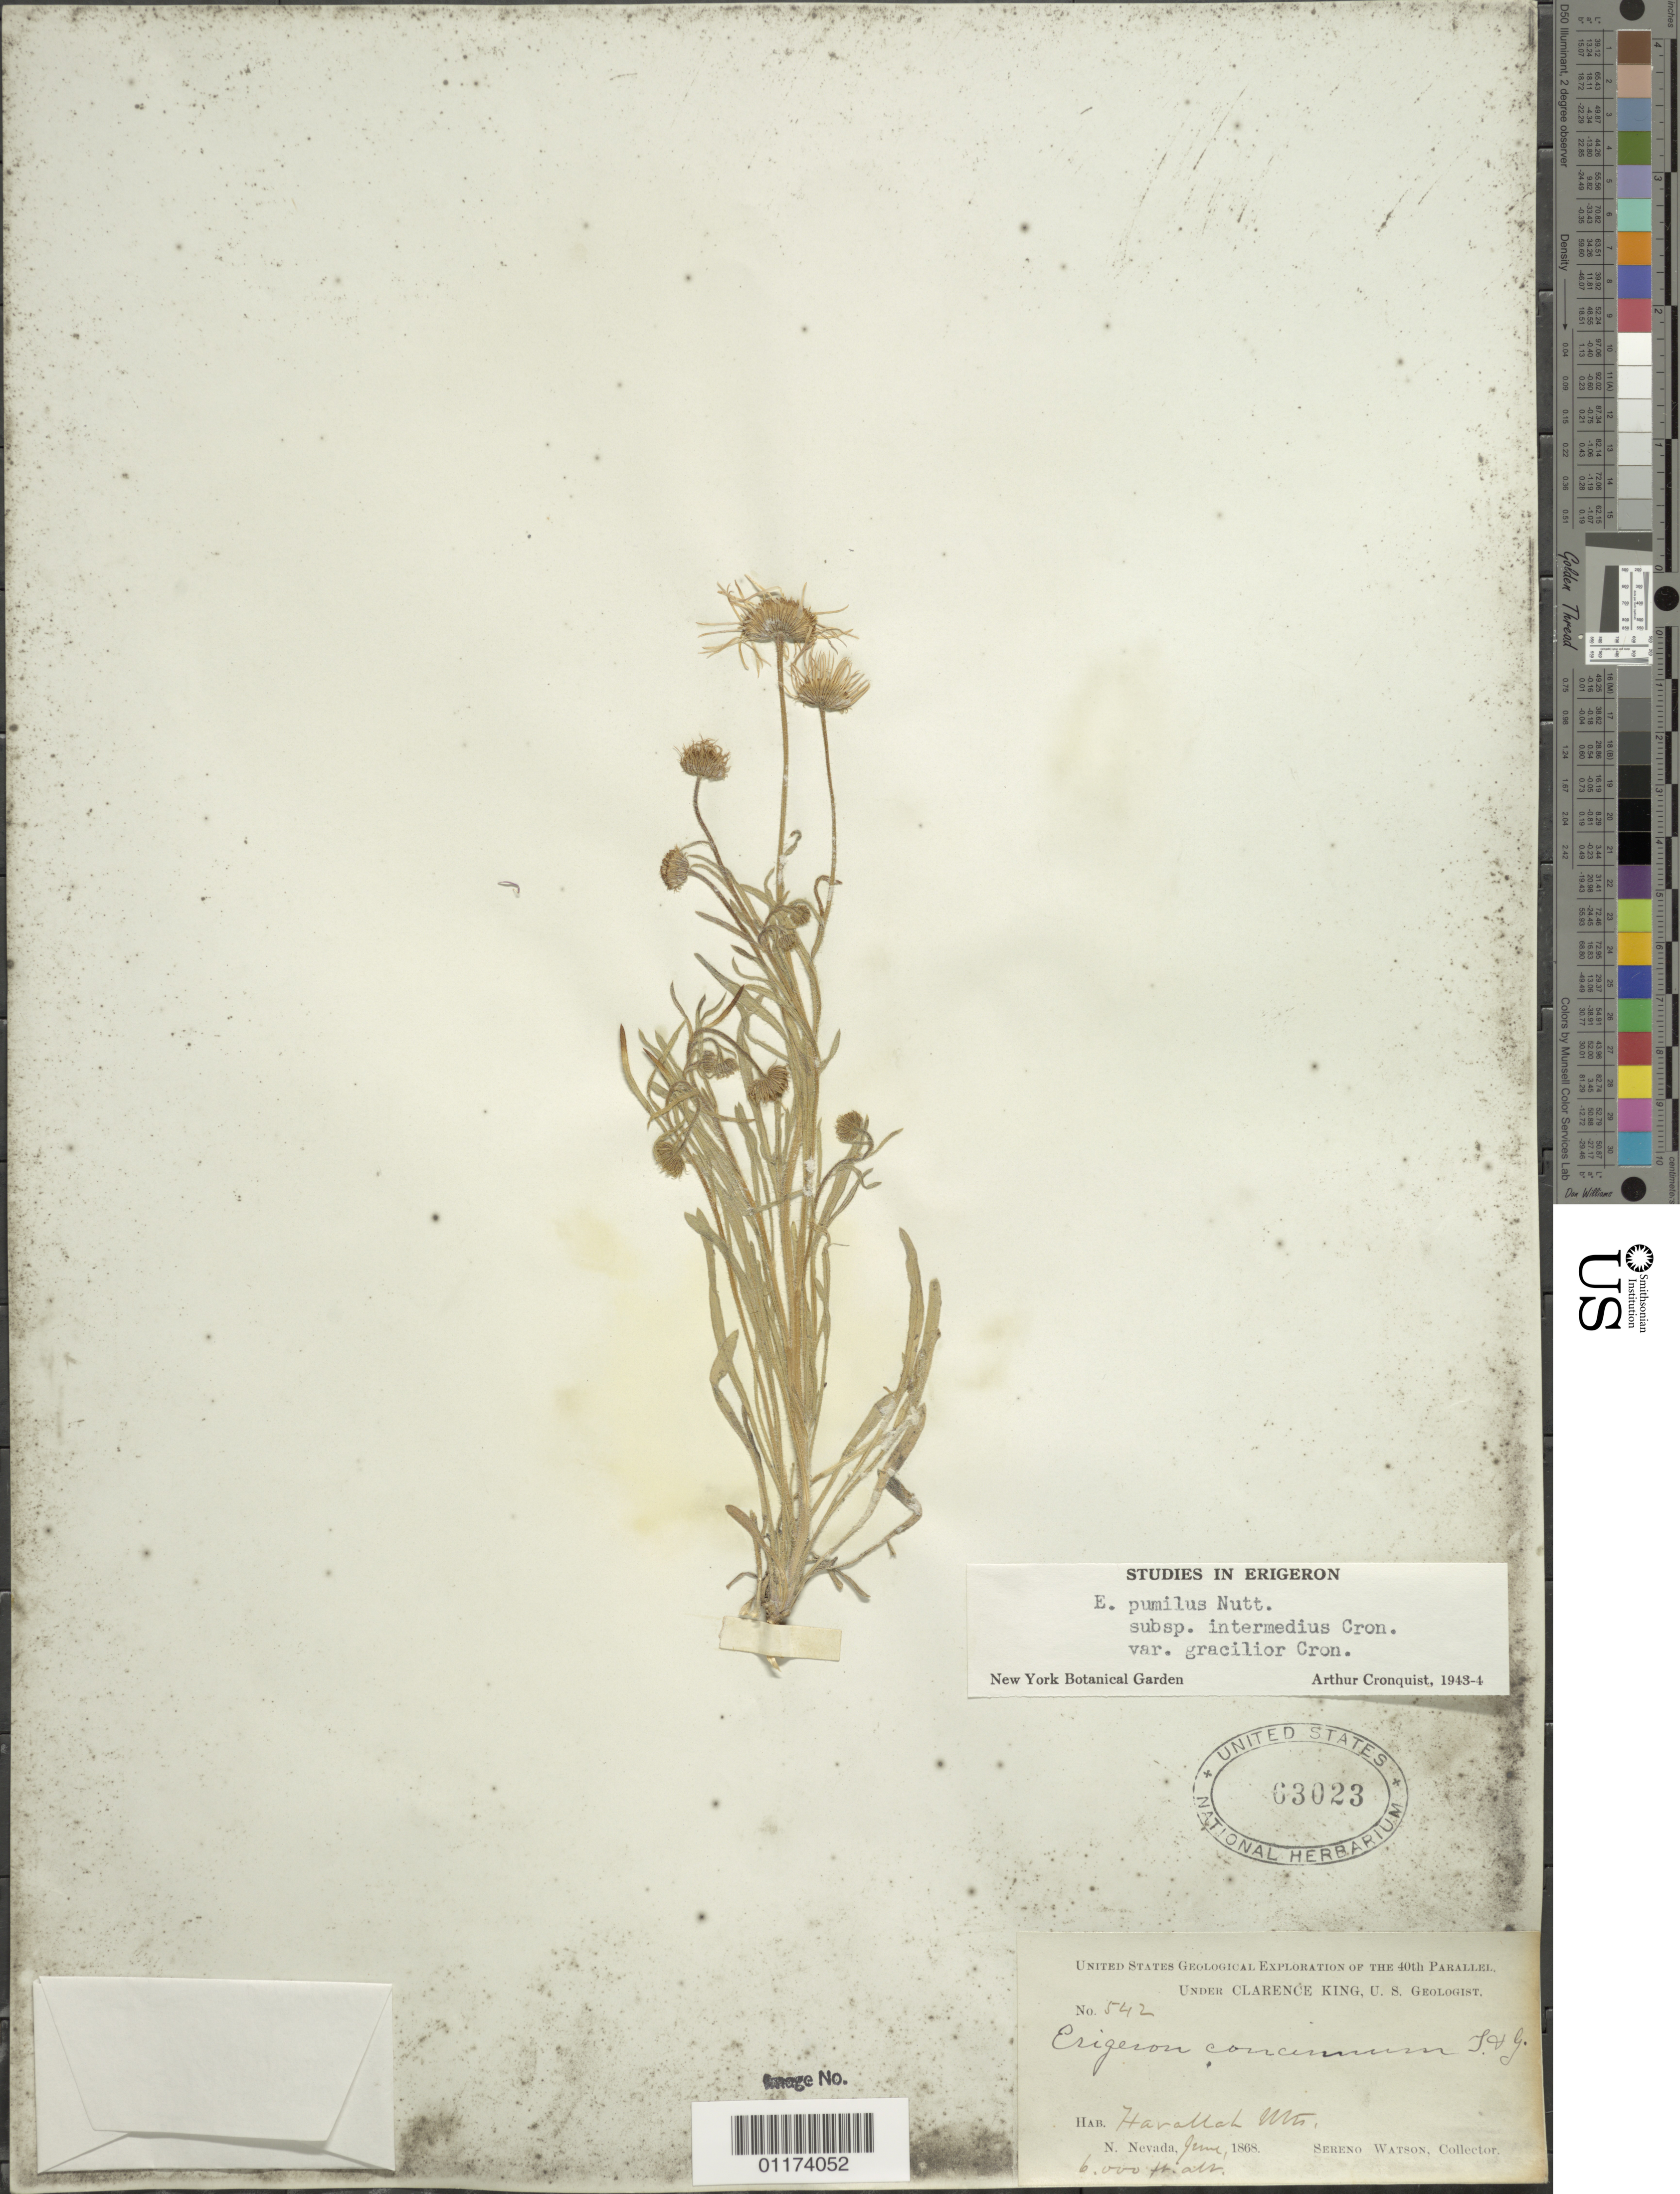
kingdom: Plantae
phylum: Tracheophyta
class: Magnoliopsida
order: Asterales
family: Asteraceae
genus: Erigeron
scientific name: Erigeron pumilus var. gracilior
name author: Cronq.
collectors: S. Watson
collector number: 542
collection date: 1868-06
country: United States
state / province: Nevada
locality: Havallah Mts.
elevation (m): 1829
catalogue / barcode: US 63023